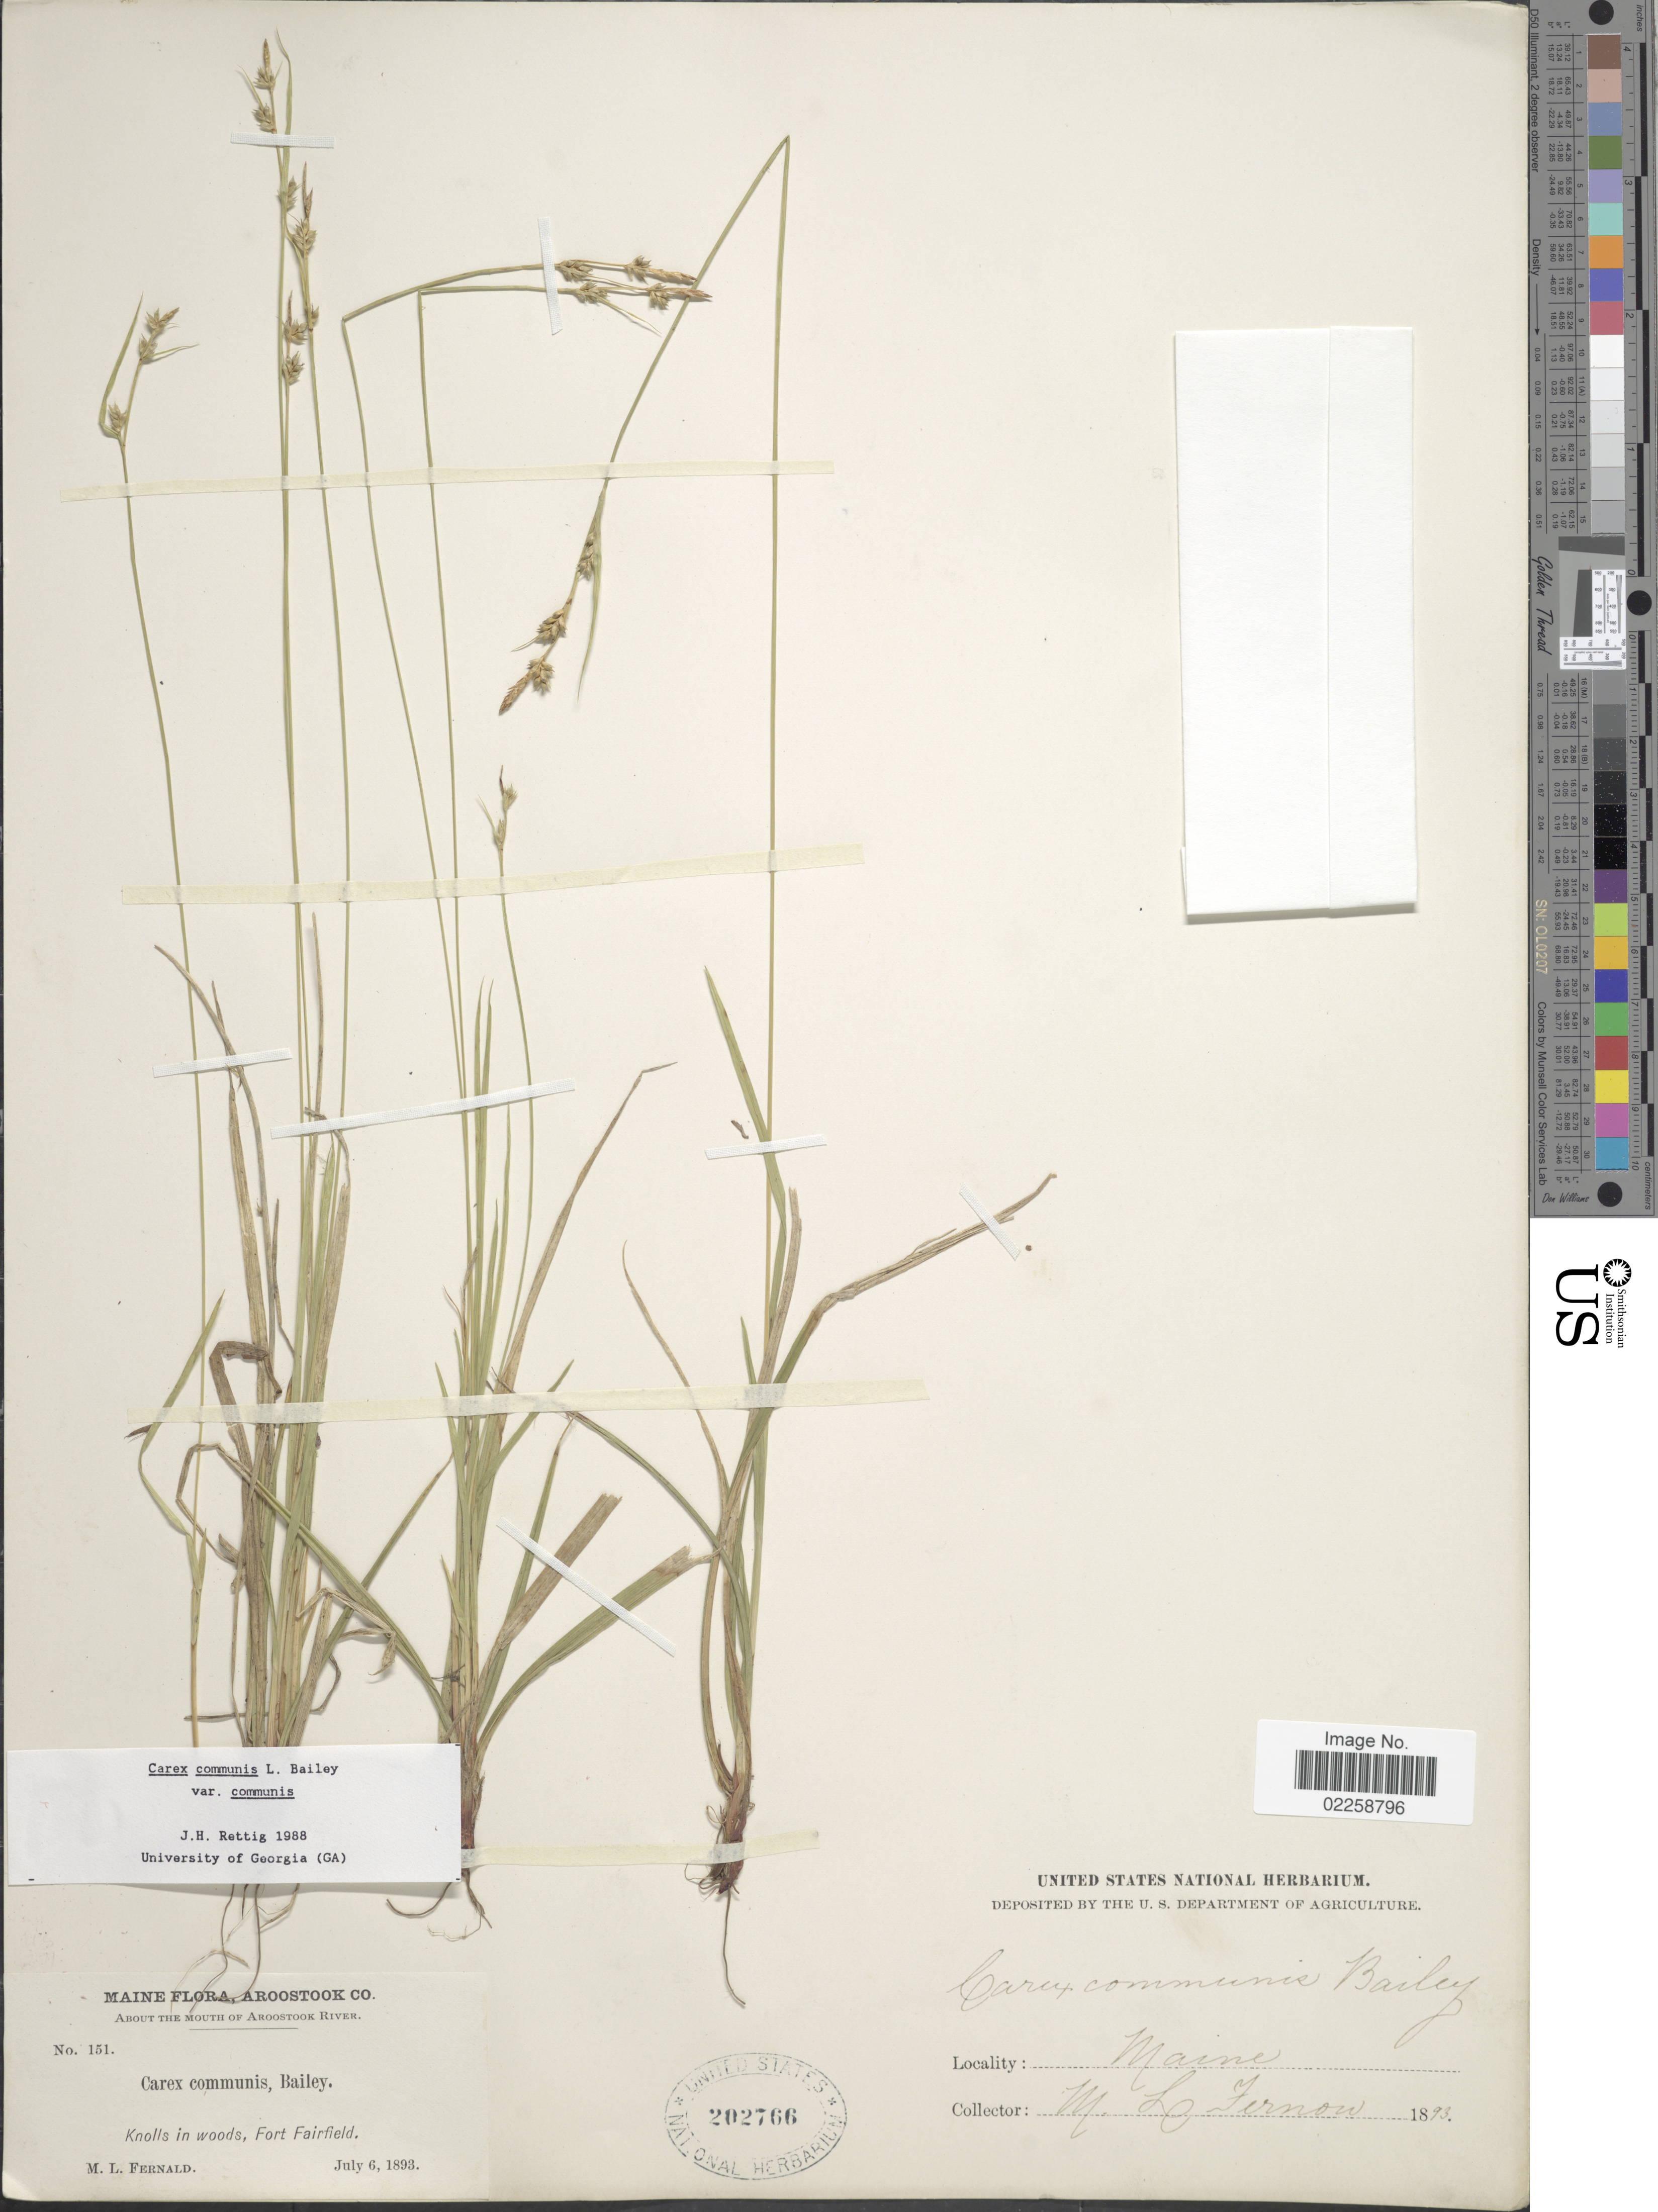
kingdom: Plantae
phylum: Tracheophyta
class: Liliopsida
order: Poales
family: Cyperaceae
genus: Carex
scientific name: Carex communis var. communis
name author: L.H. Bailey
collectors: M. L. Fernald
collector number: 151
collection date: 1893-07-06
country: United States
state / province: Maine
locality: Maine, Aroostook Co., Knolls in woods, Fort Fairfield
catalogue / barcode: US 202766